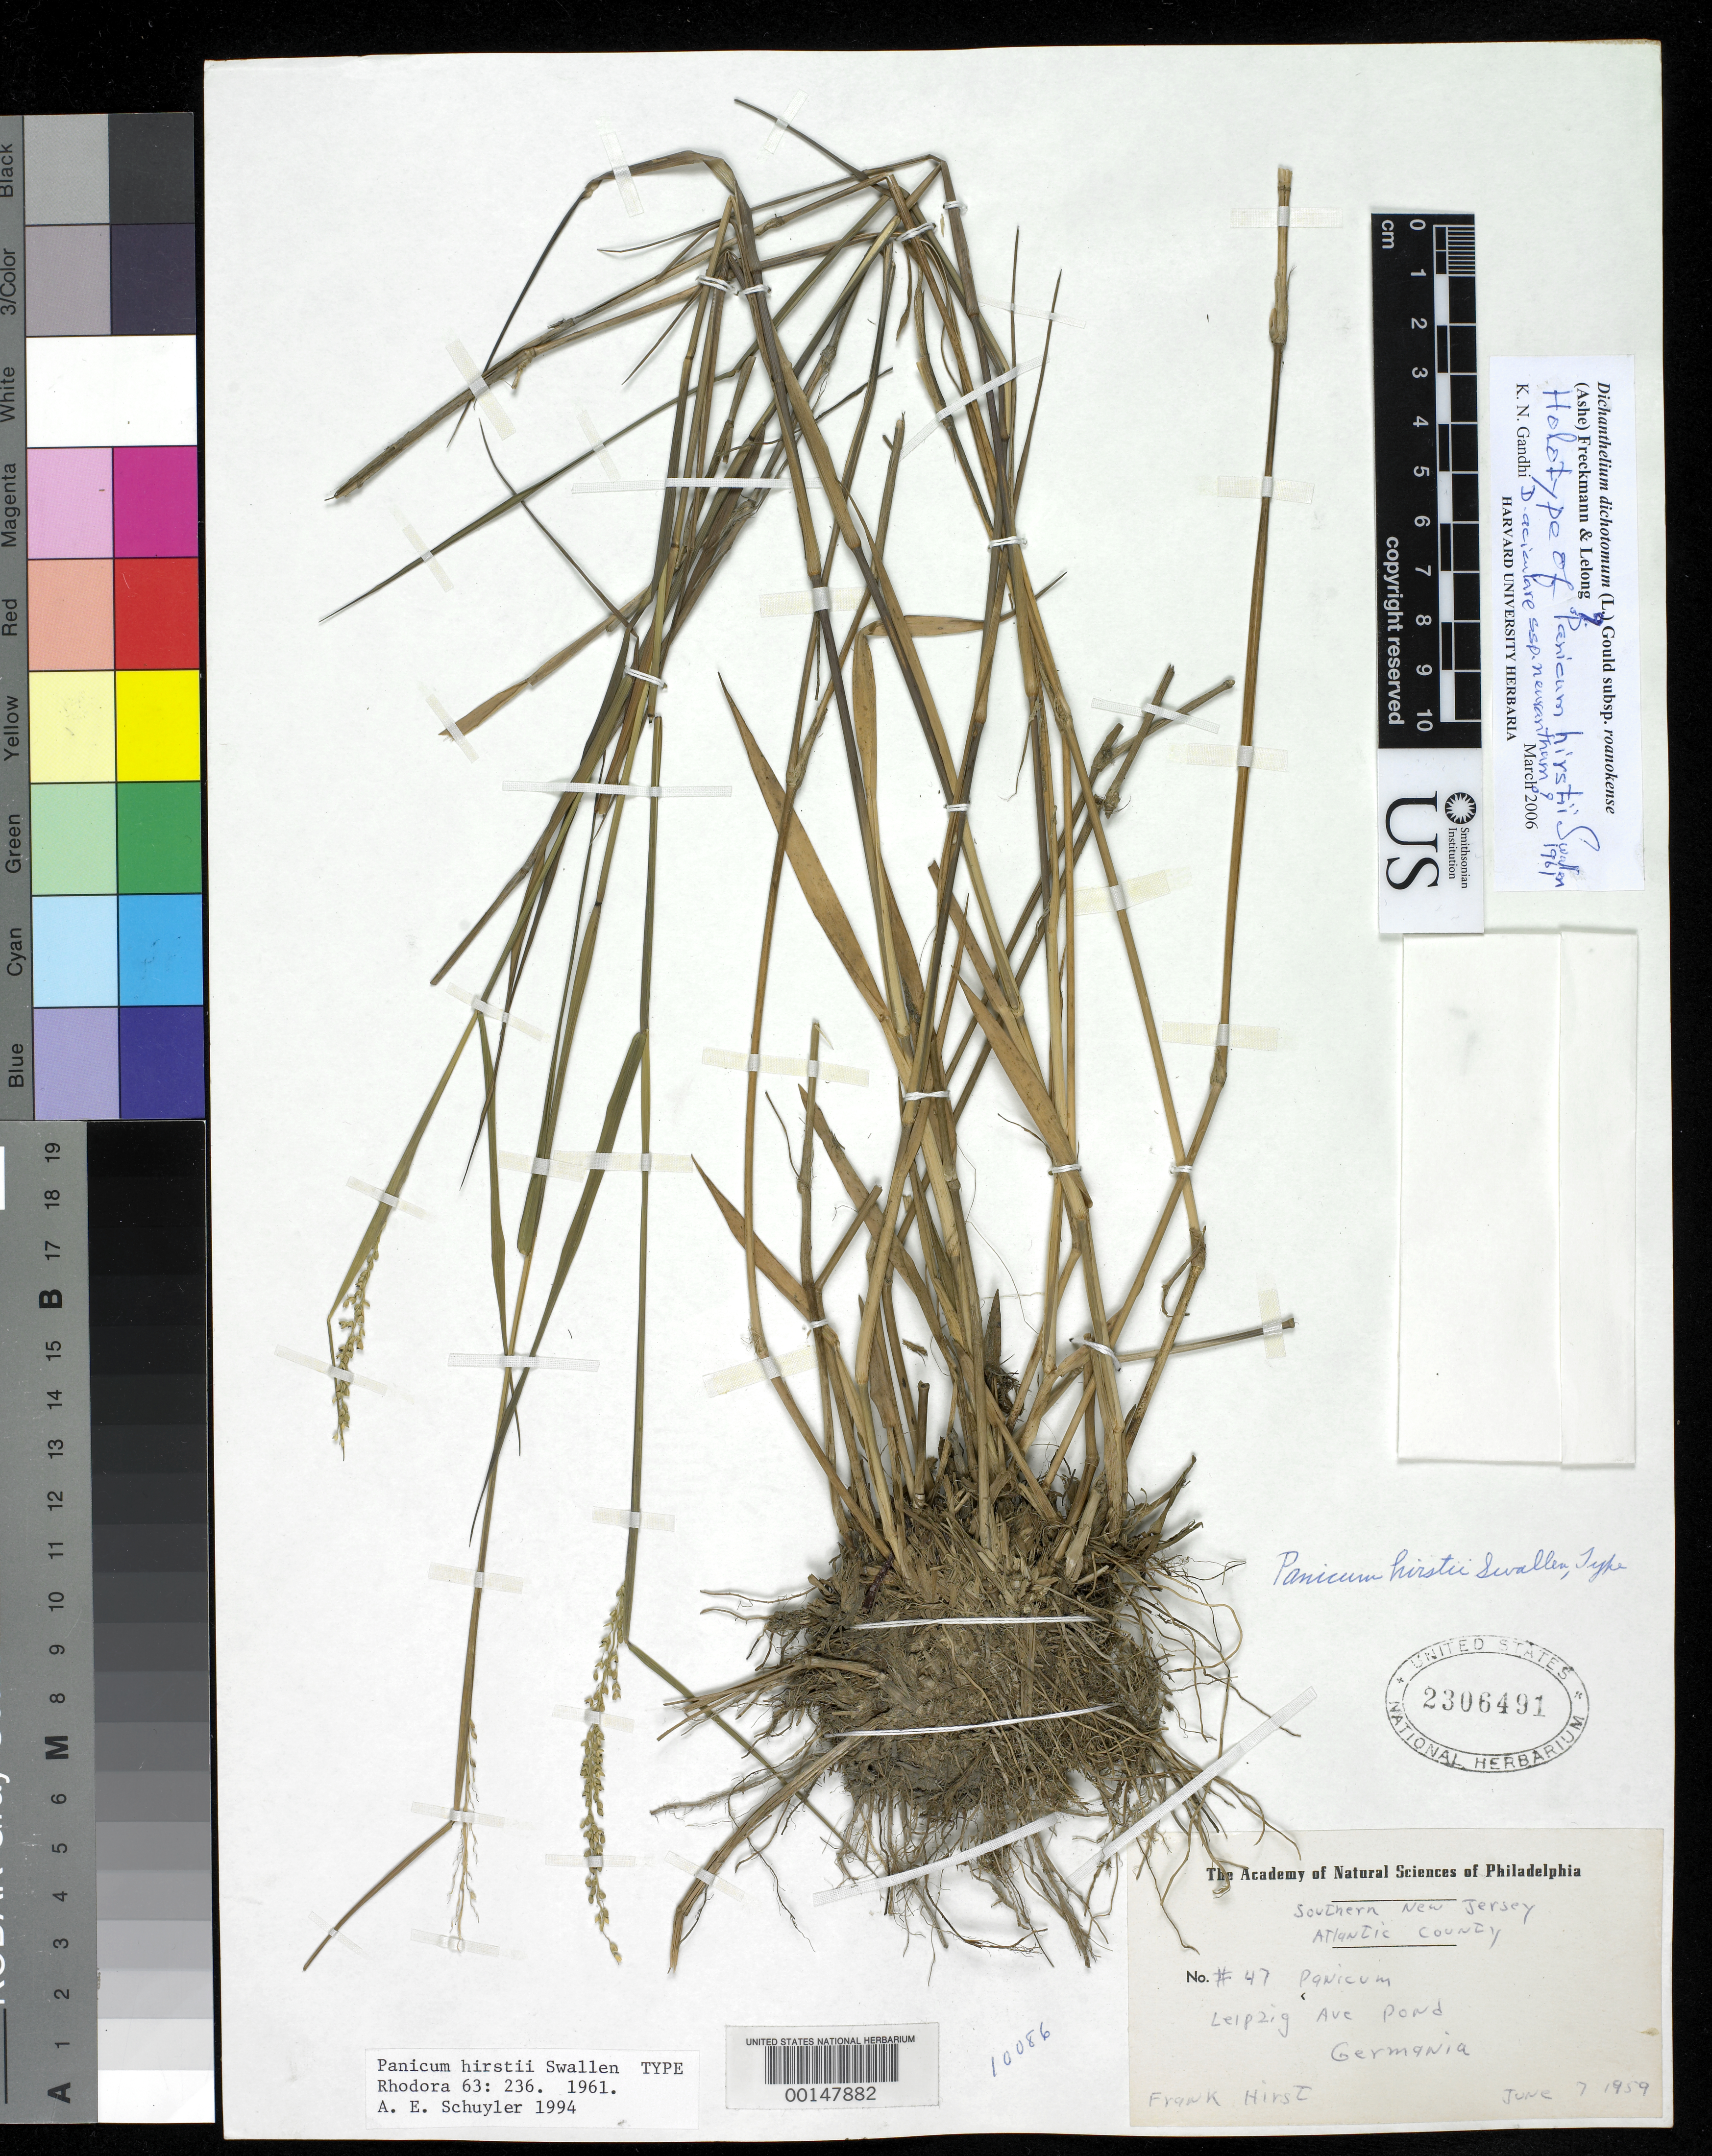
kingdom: Plantae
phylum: Tracheophyta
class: Liliopsida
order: Poales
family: Poaceae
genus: Panicum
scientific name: Panicum hirstii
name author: Swallen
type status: Holotype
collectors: F. Hirst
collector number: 47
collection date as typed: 07 Jun 1959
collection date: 1959-06-07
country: United States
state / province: New Jersey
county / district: Atlantic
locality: Germania.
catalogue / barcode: US 2306491